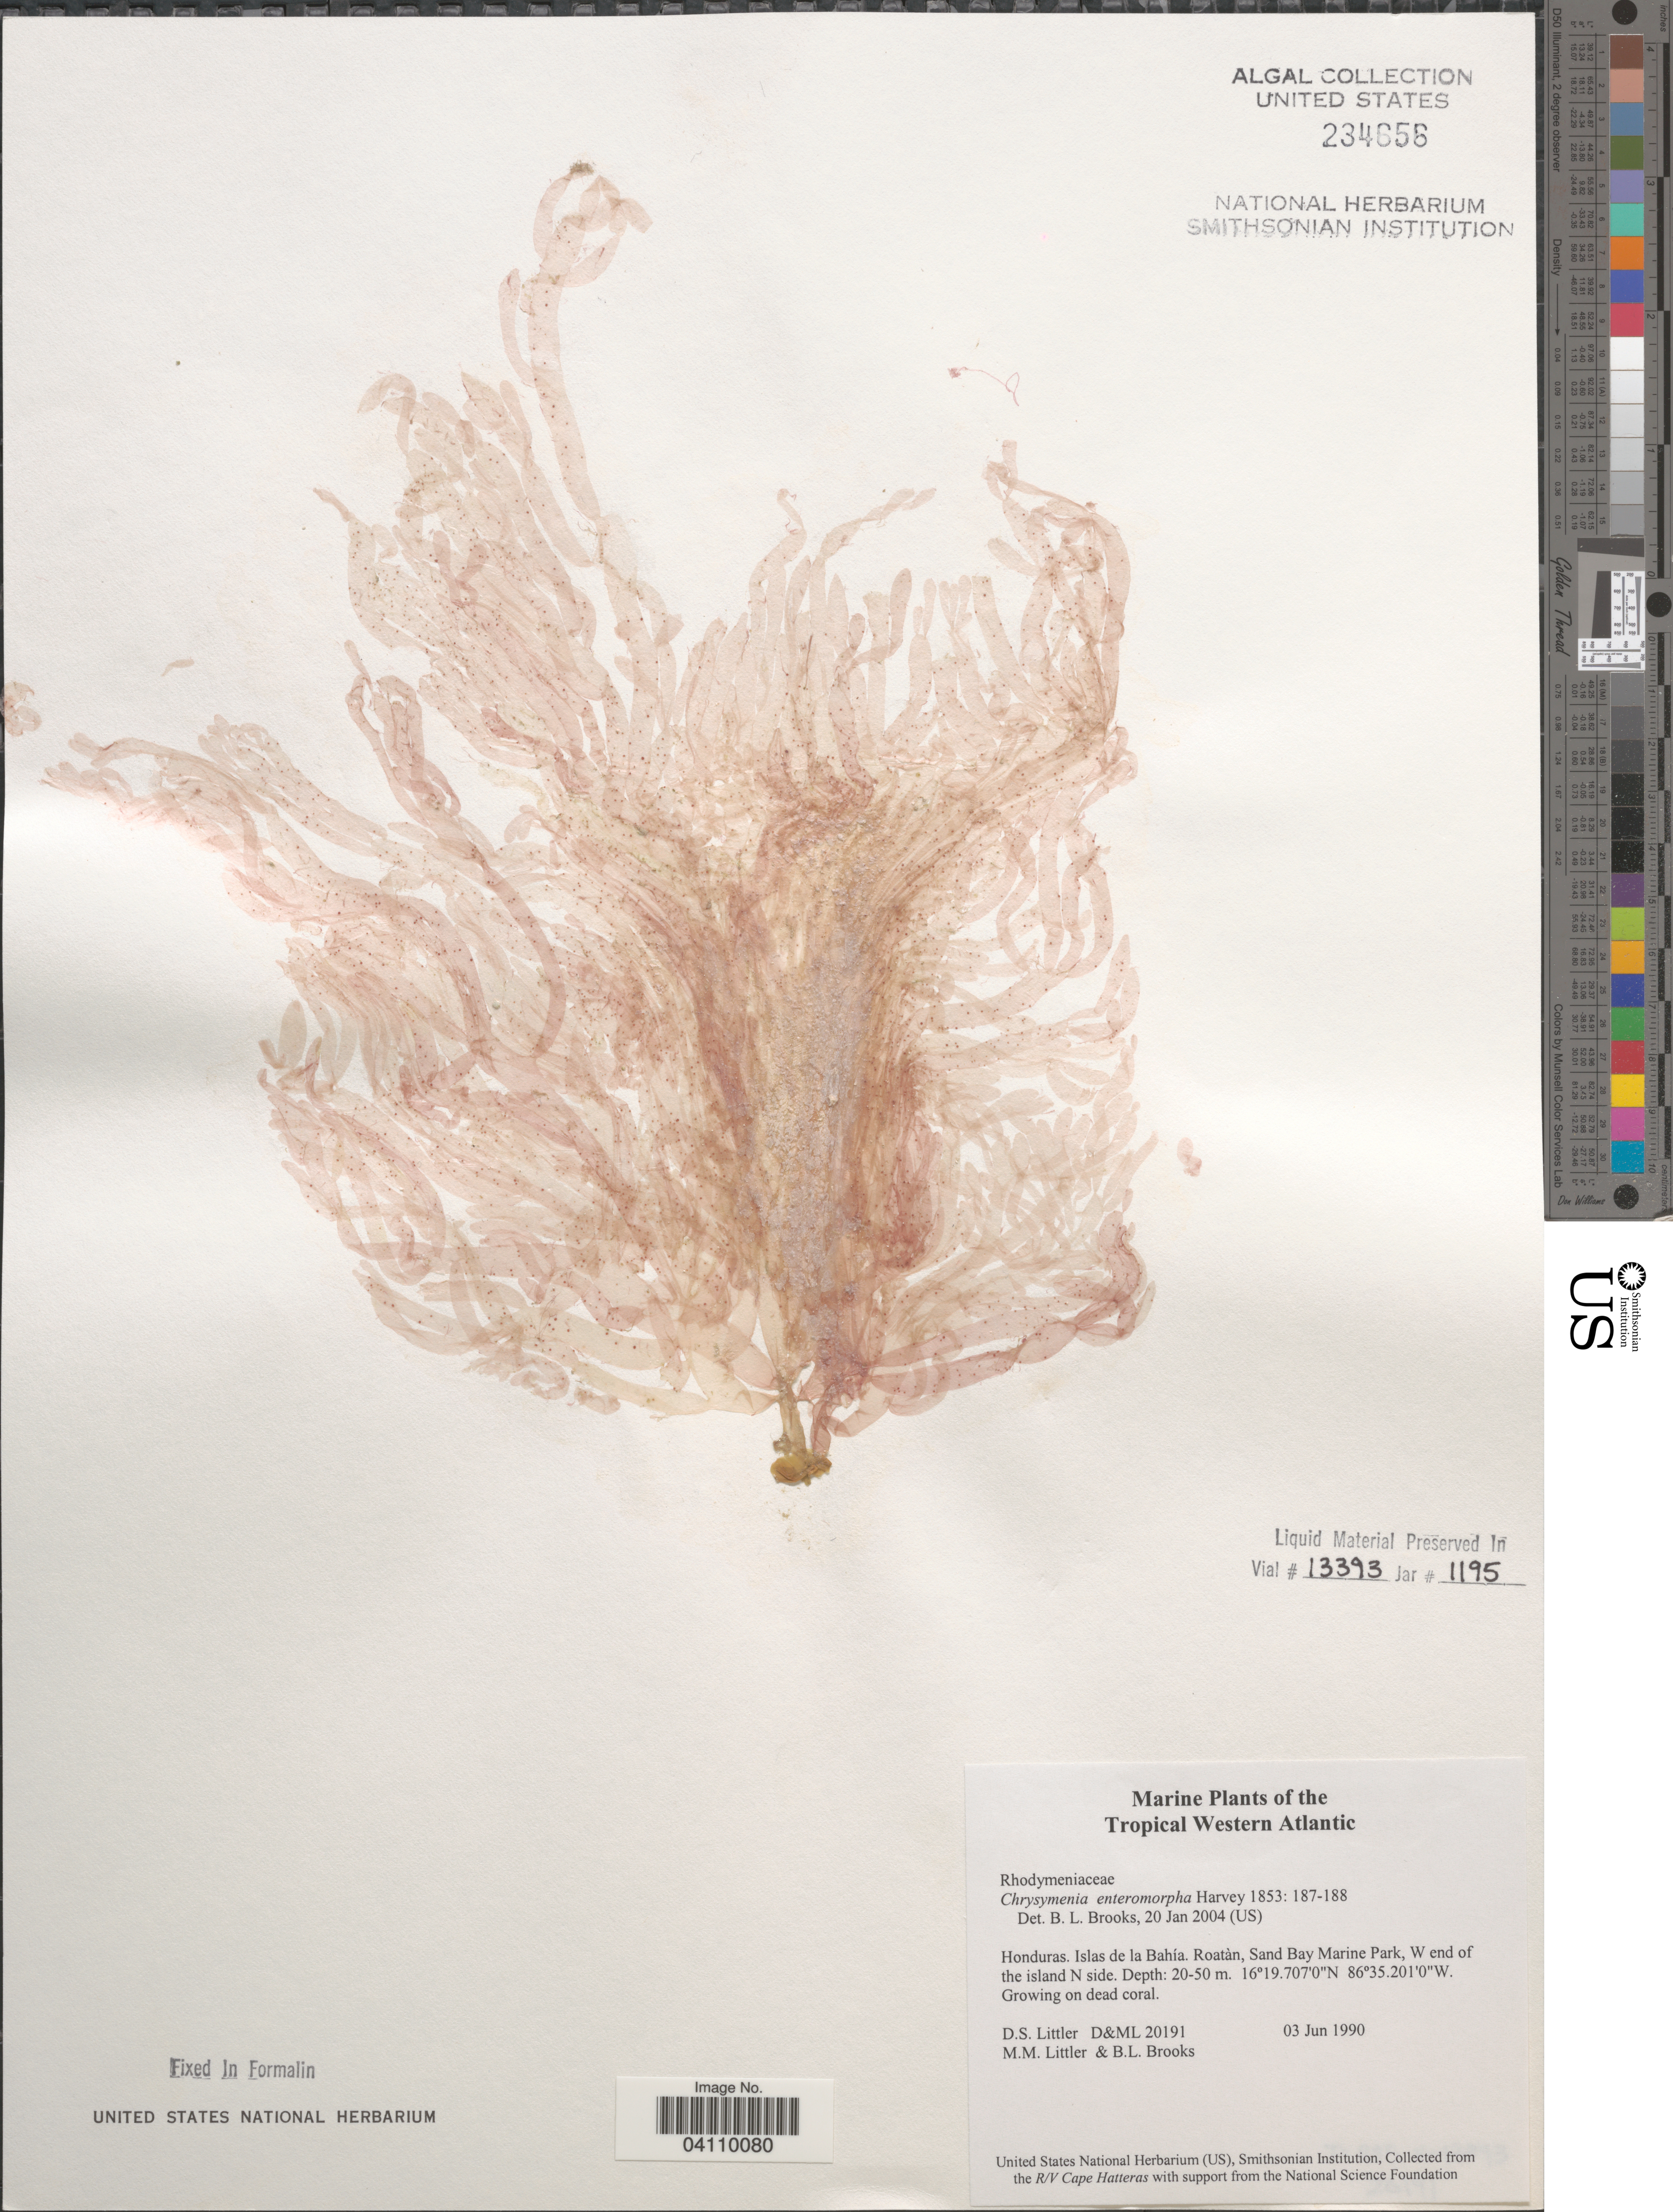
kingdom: Plantae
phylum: Rhodophyta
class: Florideophyceae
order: Rhodymeniales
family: Rhodymeniaceae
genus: Botryocladia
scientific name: Botryocladia enteromorpha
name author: (Harv.) W.E. Schmidt et al. in W.E. Schmidt et al.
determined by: Algae name updating Project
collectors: D. S. Littler & B. Brooks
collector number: D&ML 20191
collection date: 1990-06-03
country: Honduras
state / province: Islas de la Bahía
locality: Tropical Western Atlantic. Roatàn, Sand Bay Marine Park, W end of the island N side.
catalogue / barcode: US 234656